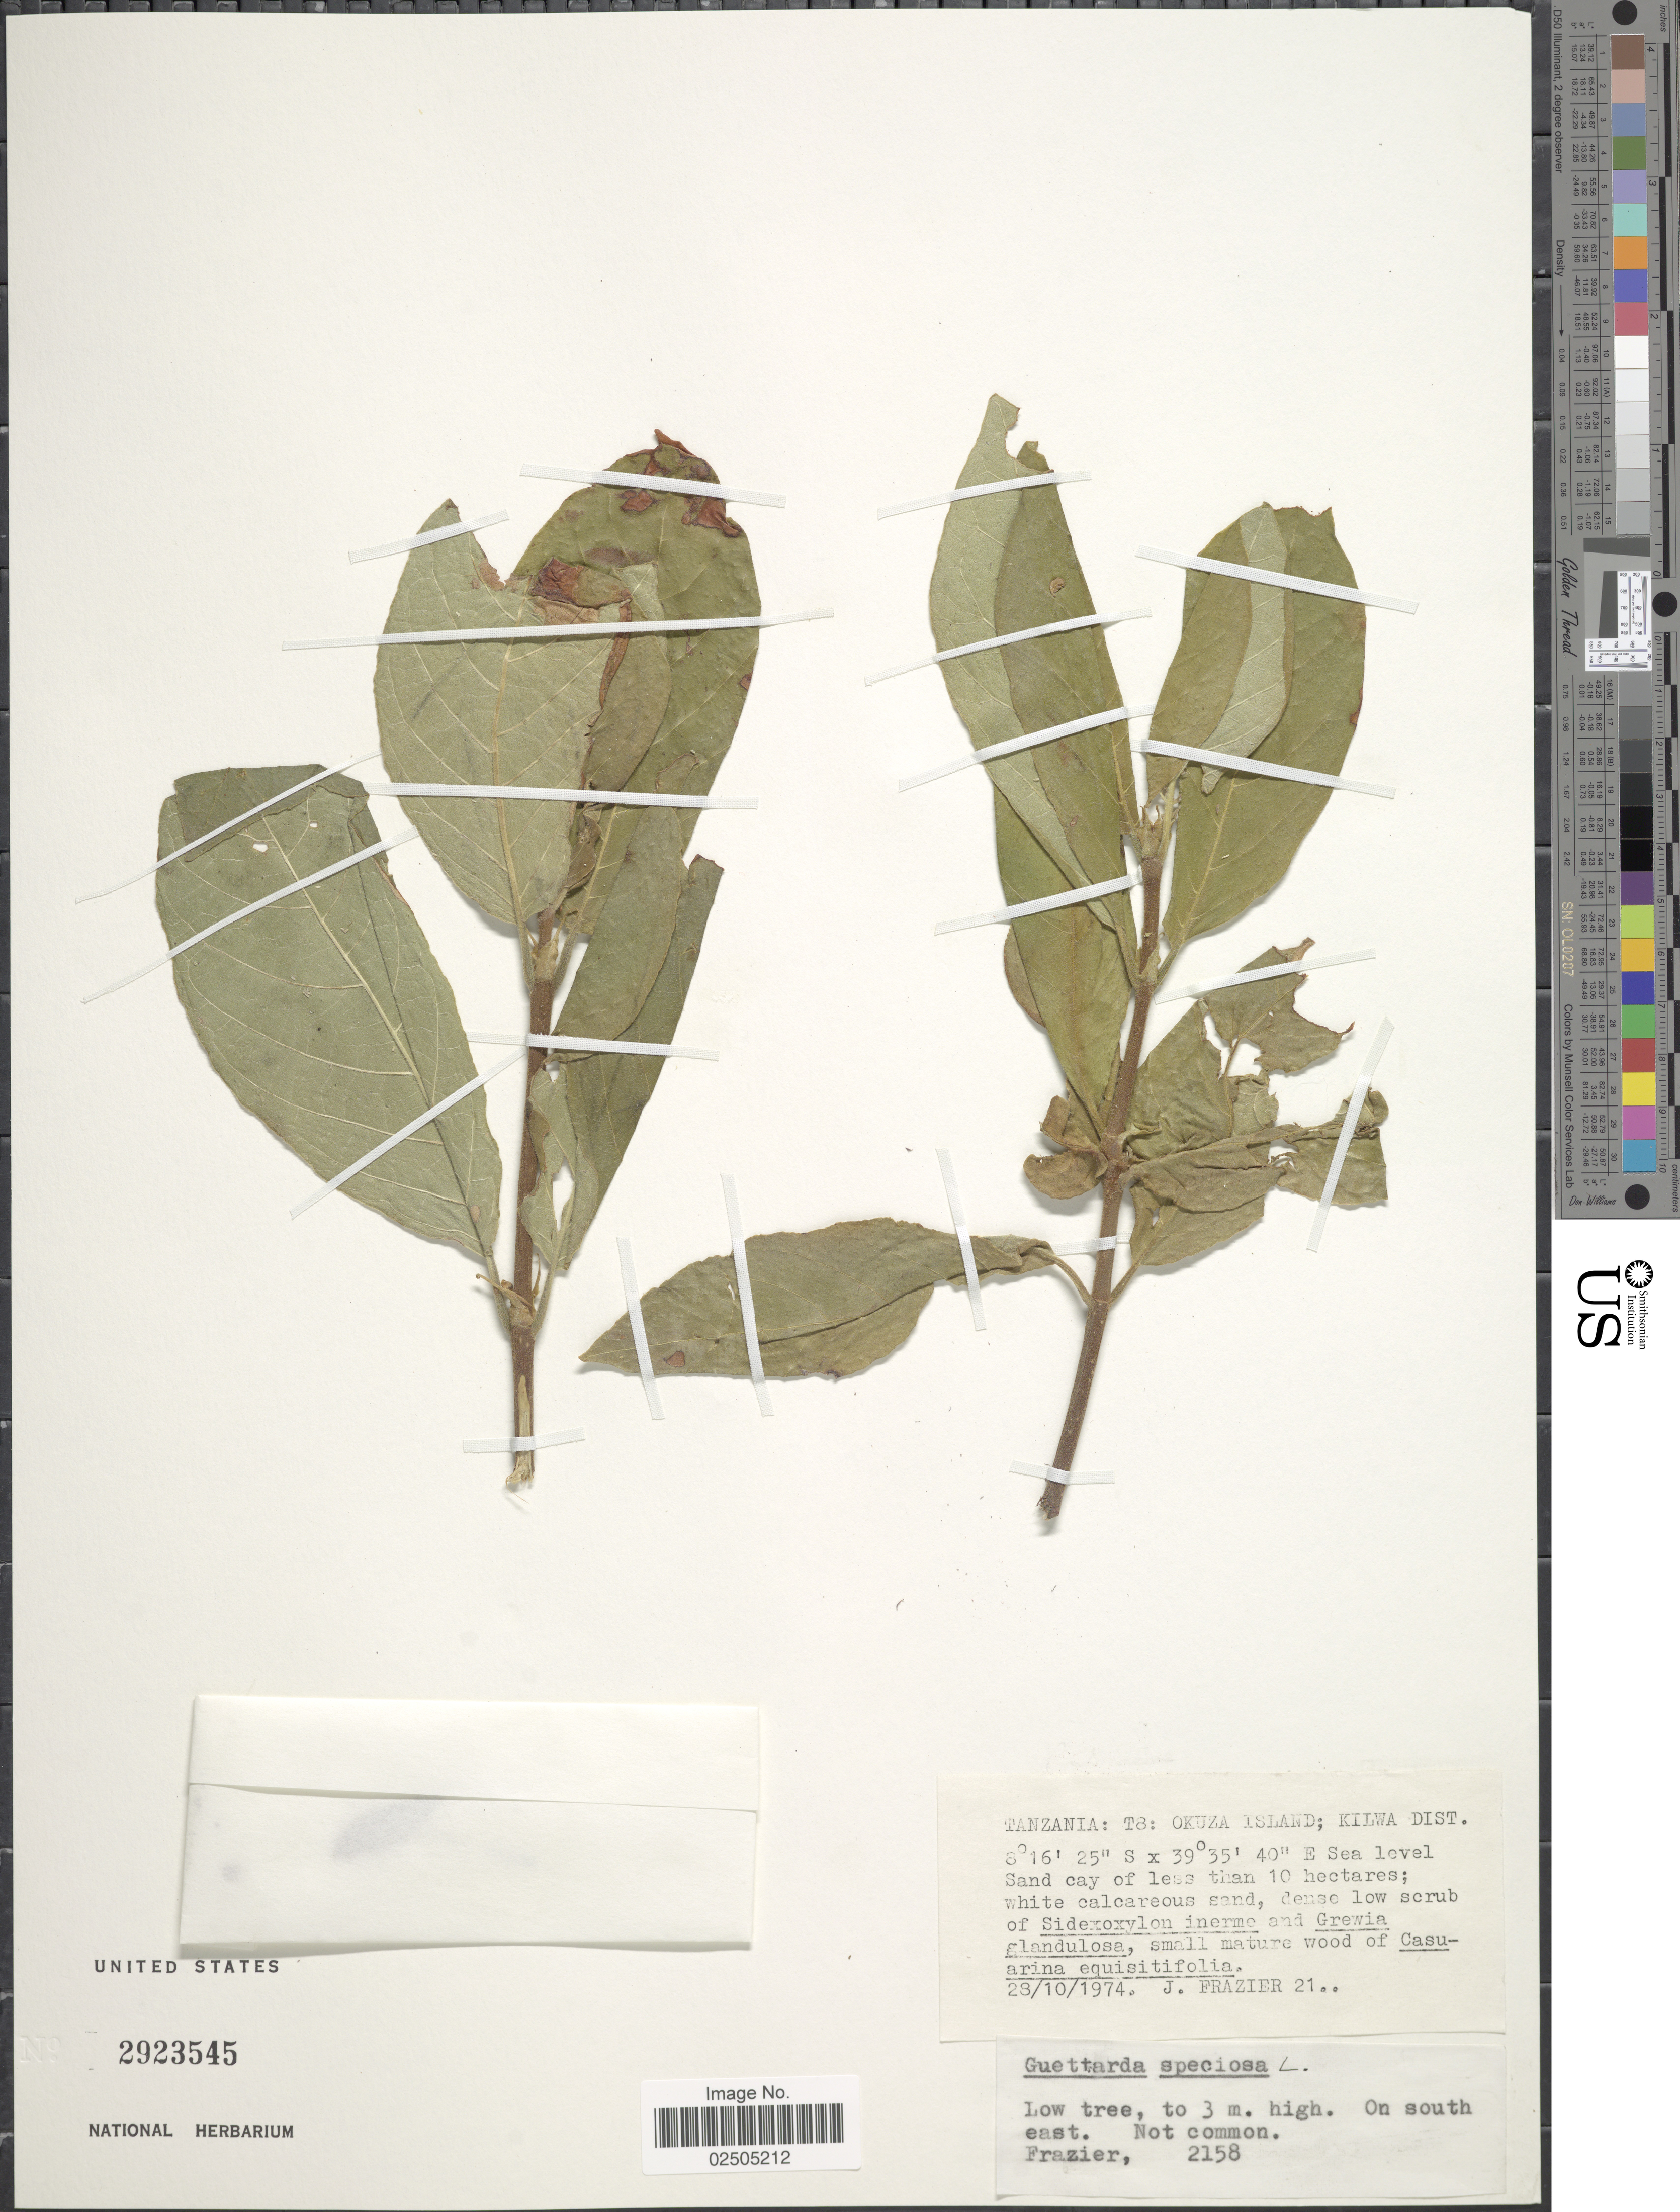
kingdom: Plantae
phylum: Tracheophyta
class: Magnoliopsida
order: Gentianales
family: Rubiaceae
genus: Guettarda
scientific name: Guettarda speciosa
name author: L.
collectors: J. Frazier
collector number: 21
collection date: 1974-10-28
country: Tanzania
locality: T8: Okuza Island; Kilwa Dist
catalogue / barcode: US 2923545